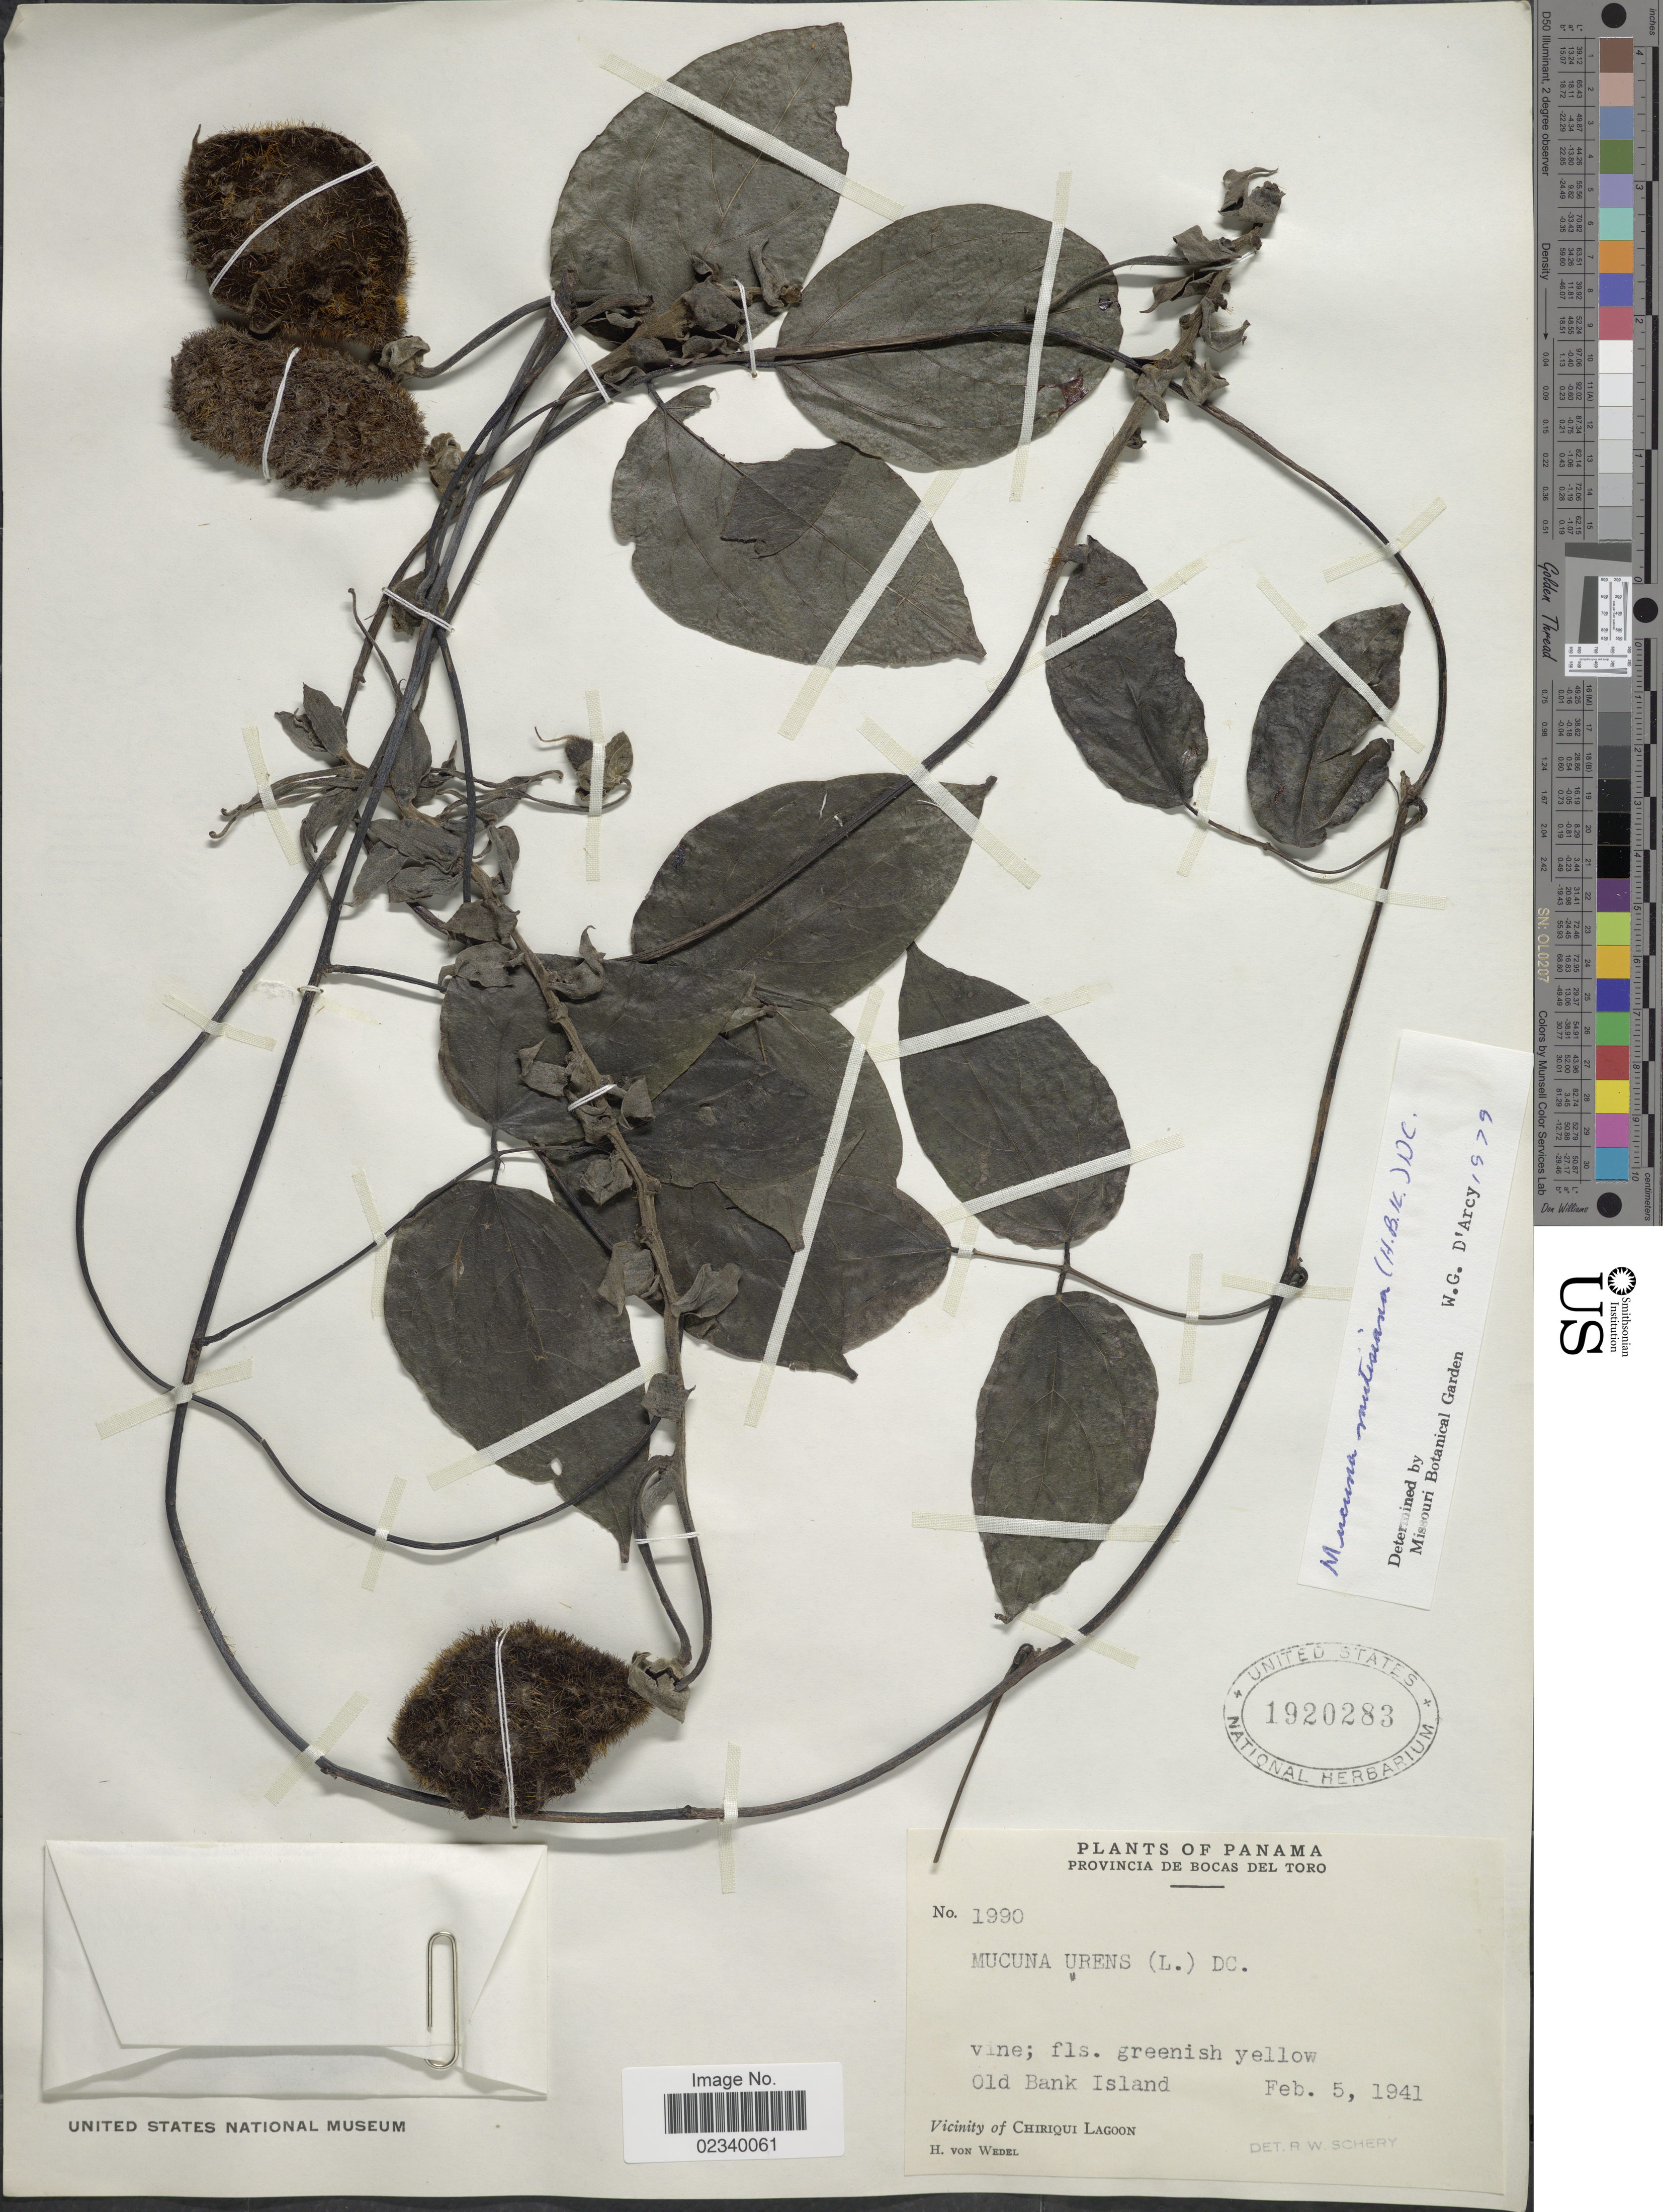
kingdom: Plantae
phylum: Tracheophyta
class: Magnoliopsida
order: Fabales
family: Fabaceae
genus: Mucuna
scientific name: Mucuna mutisiana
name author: (Kunth) DC.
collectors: H. von Wedel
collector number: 1990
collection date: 1941-02-05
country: Panama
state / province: Bocas del Toro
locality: Old Bank Island, Vicinity of Chiriqui Lagoon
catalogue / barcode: US 1920283